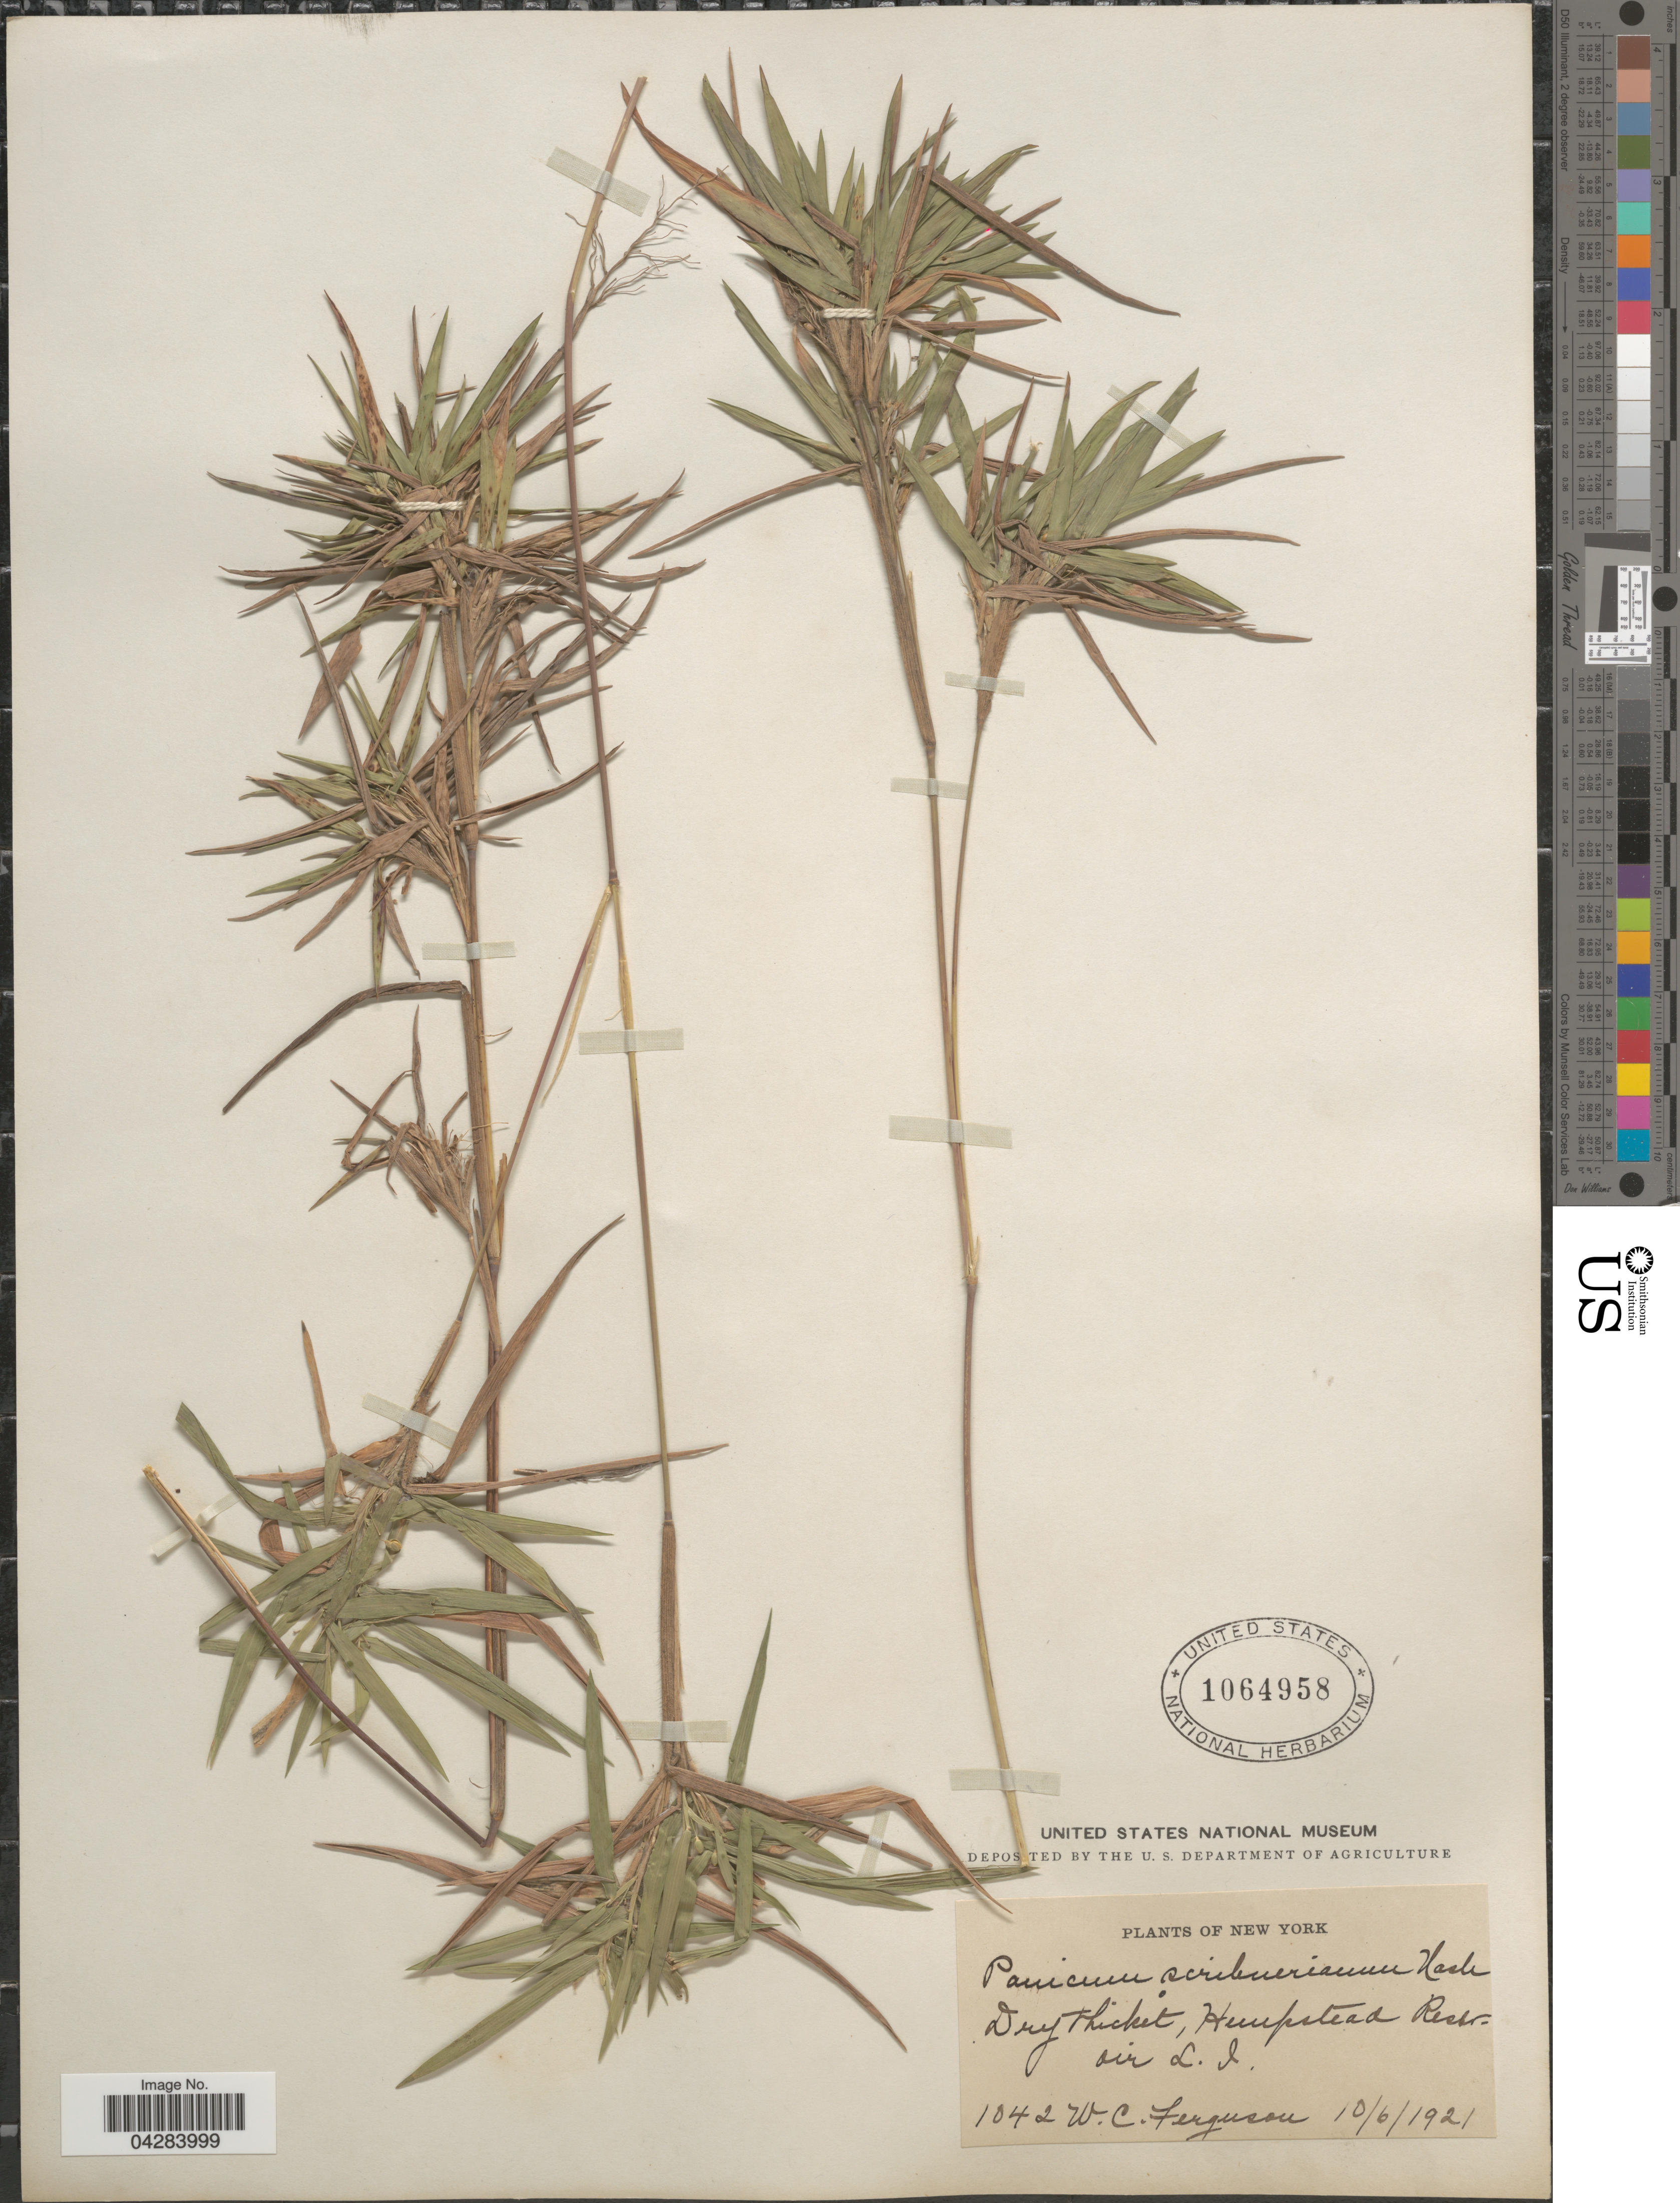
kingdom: Plantae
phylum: Tracheophyta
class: Liliopsida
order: Poales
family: Poaceae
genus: Dichanthelium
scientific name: Dichanthelium oligosanthes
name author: (Schult.) Gould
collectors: W. Ferguson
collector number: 1042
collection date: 1921-10-06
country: United States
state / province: New York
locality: Dry thicket, Hempstead Reservoir L. I.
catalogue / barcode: US 1064958